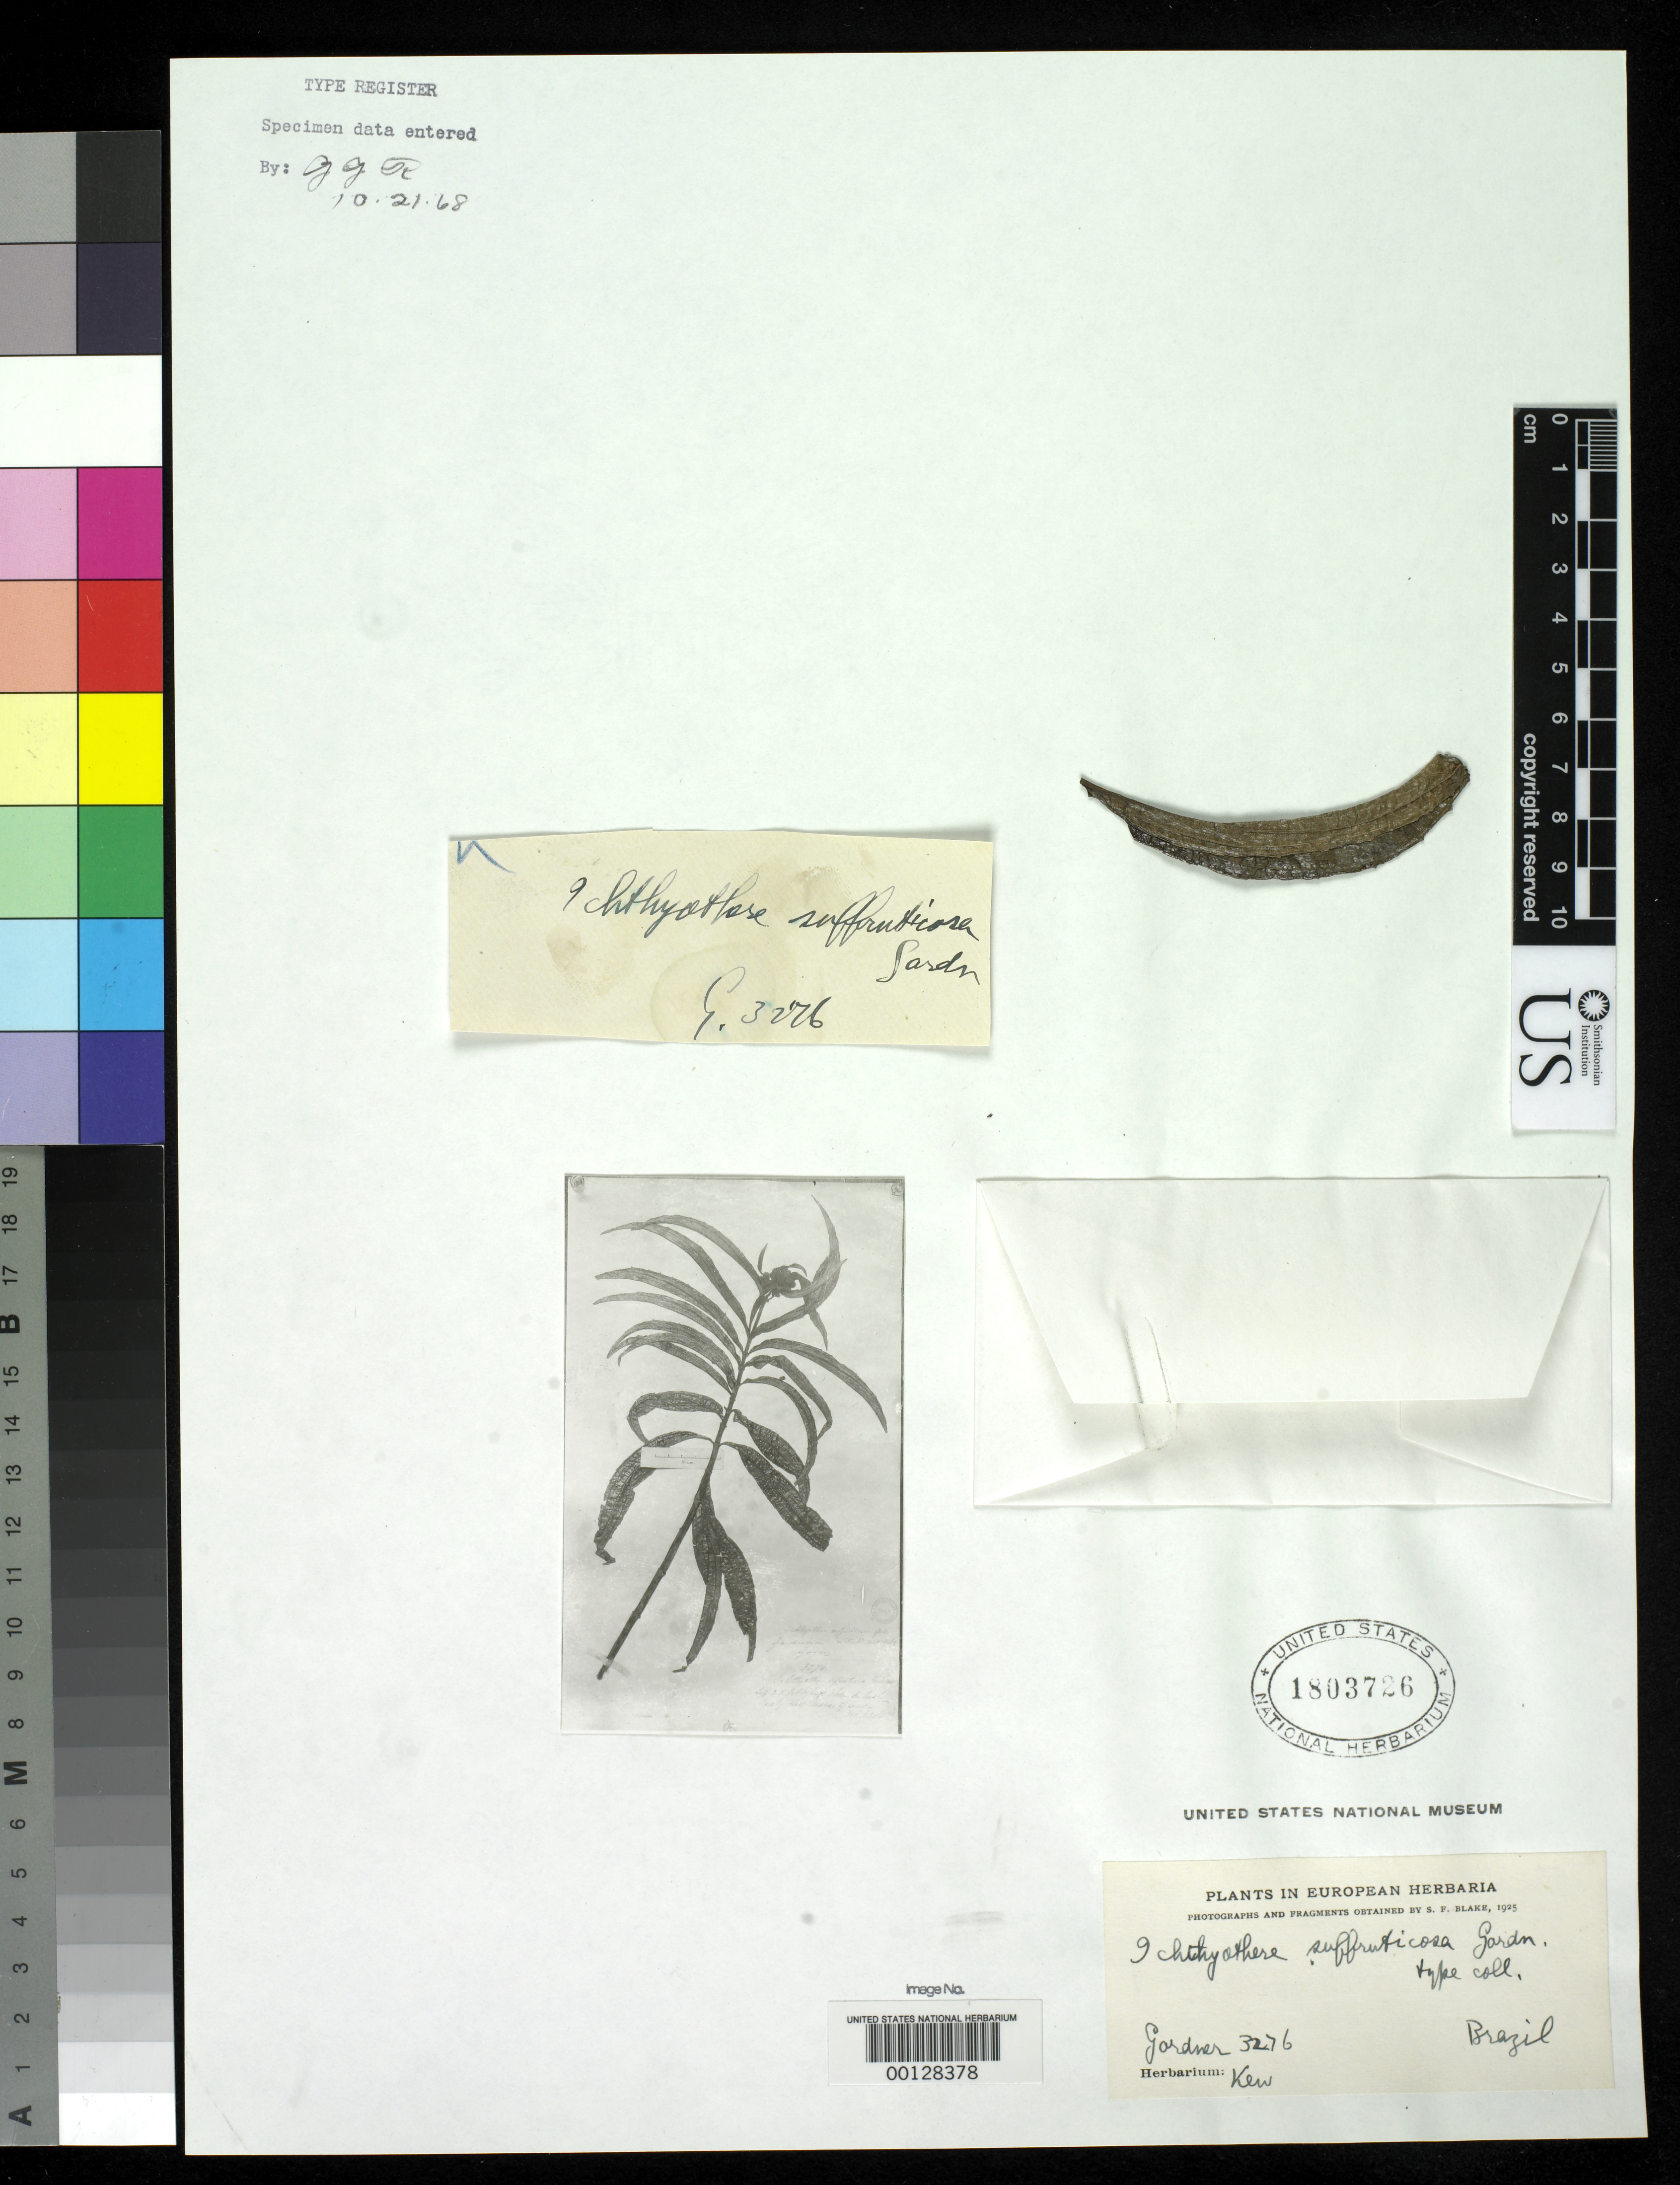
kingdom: Plantae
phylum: Tracheophyta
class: Magnoliopsida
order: Asterales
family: Asteraceae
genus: Ichthyothere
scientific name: Ichthyothere suffruticosa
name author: Gardner in Fielding & Gardner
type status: Type Material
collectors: G. Gardner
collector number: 3276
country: Brazil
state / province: Goiás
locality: Inter Porto Imperial et Lunie, ad flum Tocantins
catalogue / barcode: US 1803726